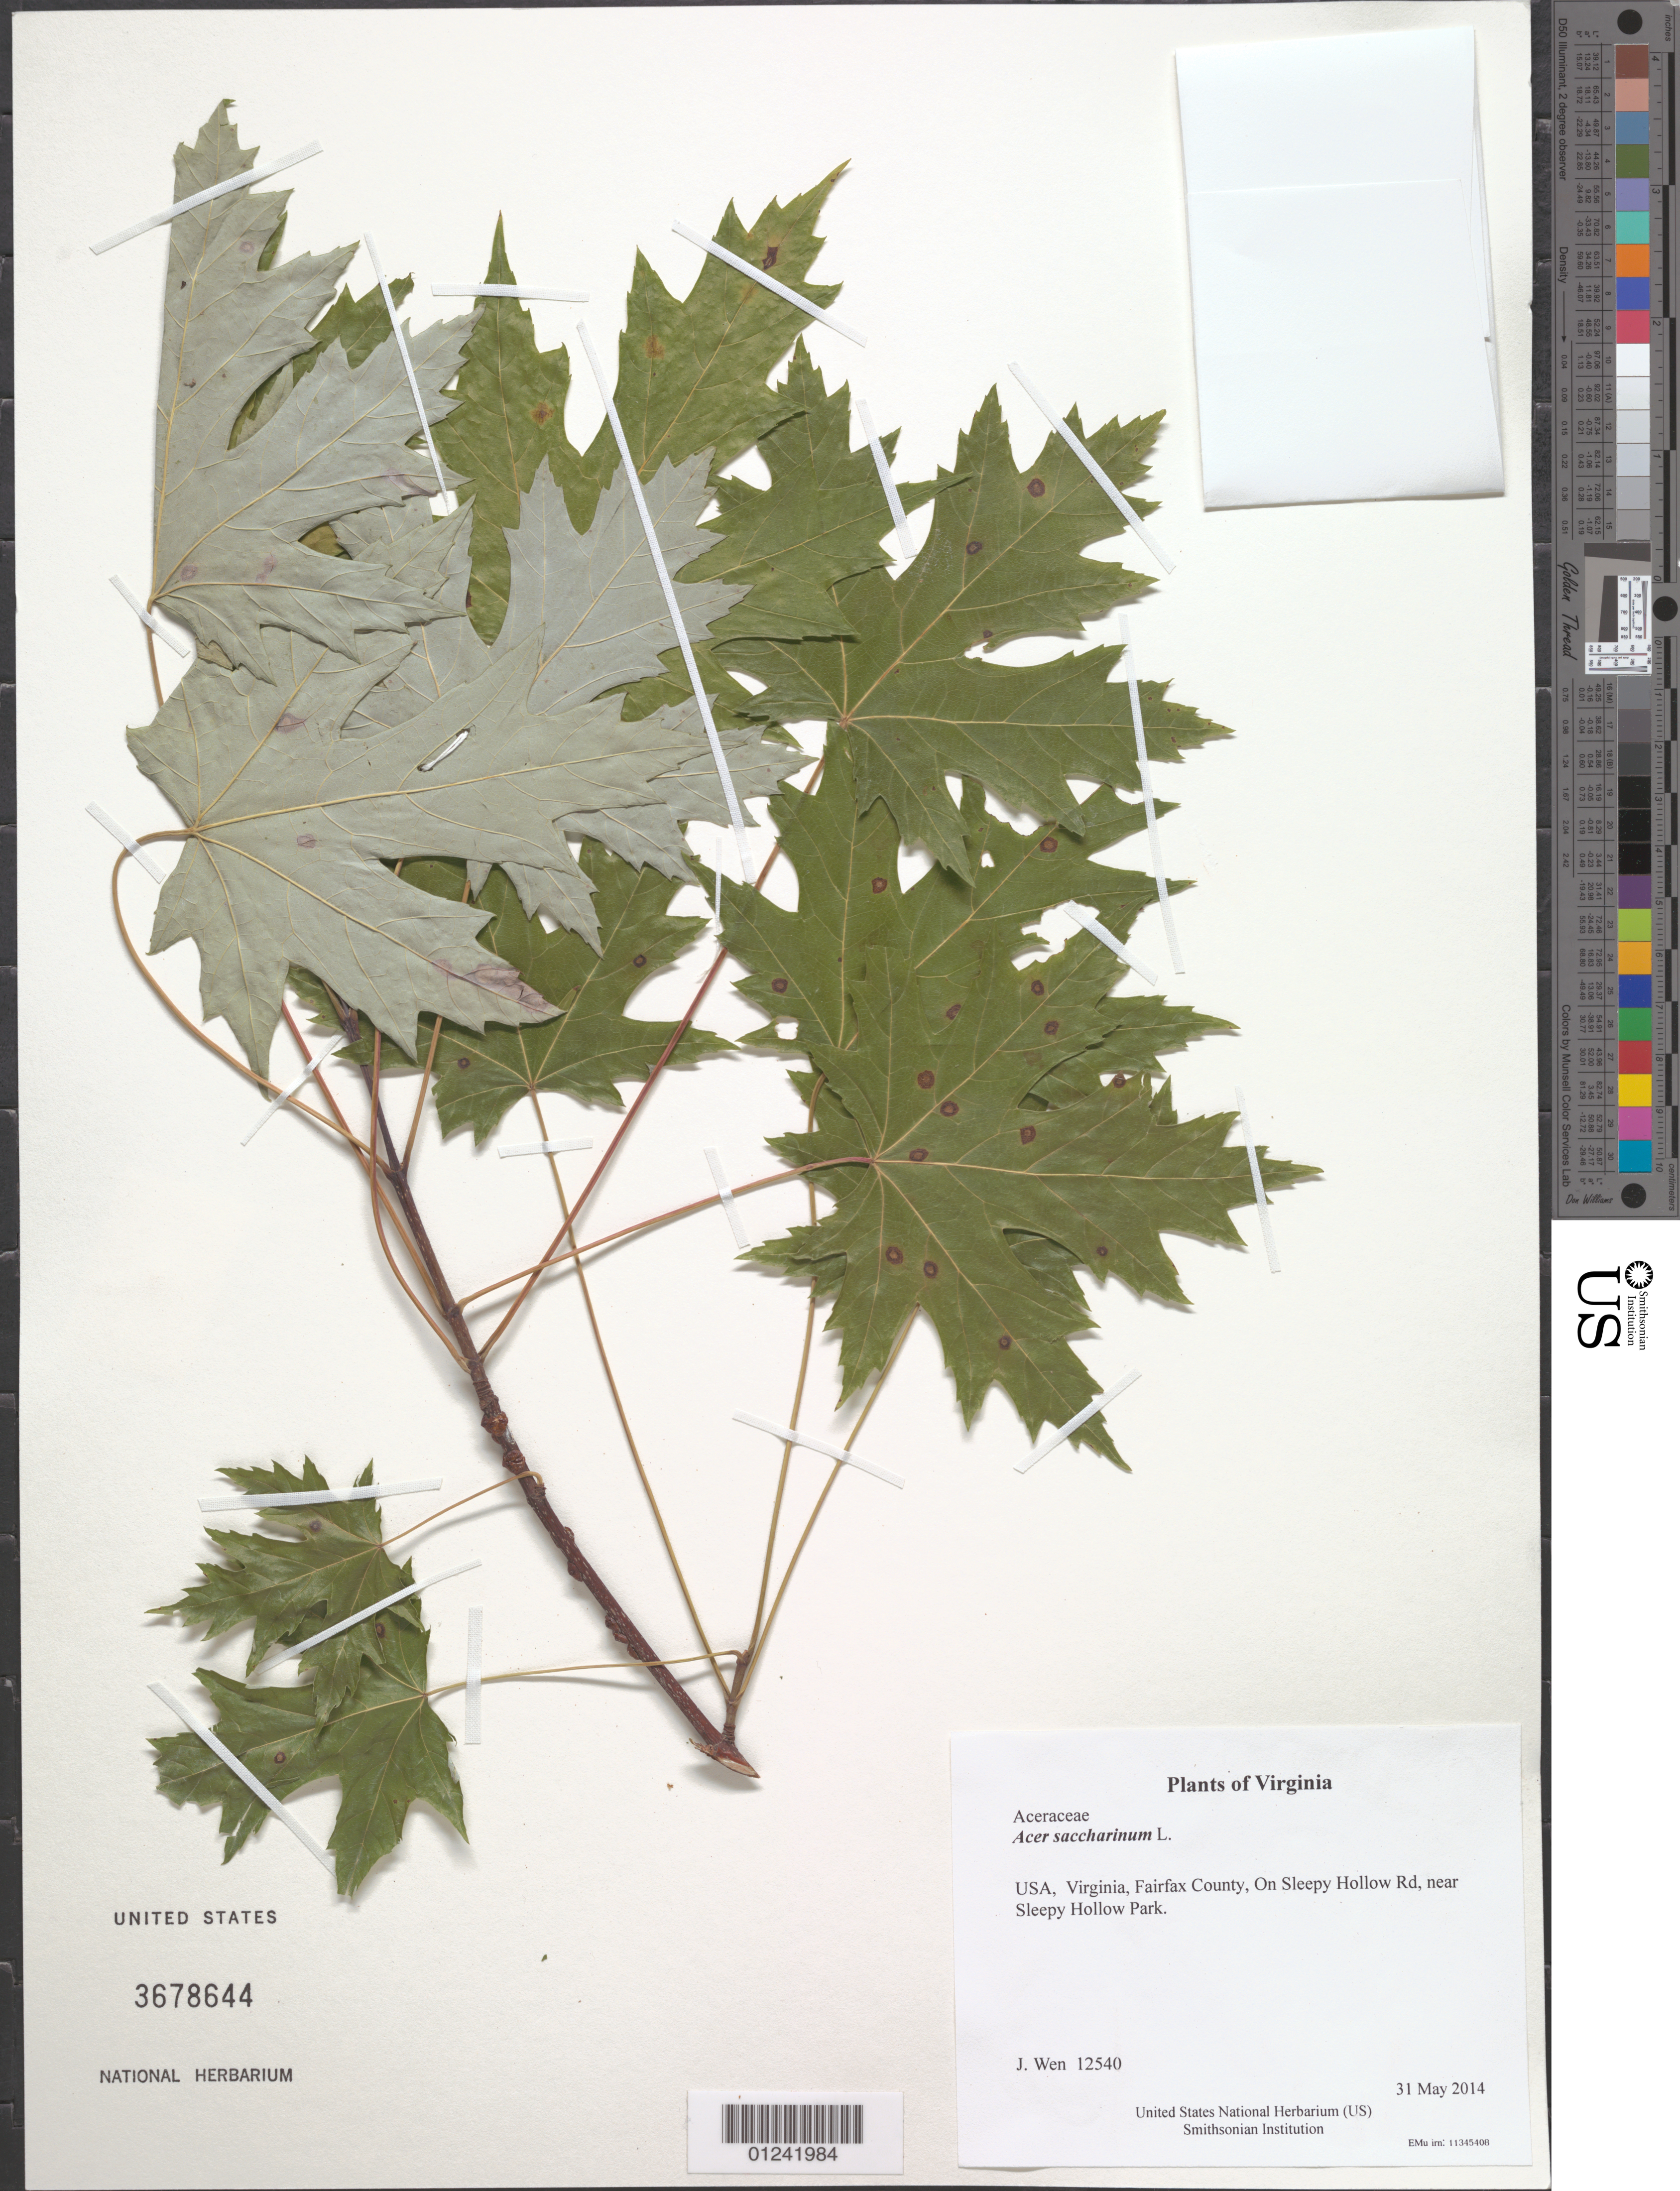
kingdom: Plantae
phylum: Tracheophyta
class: Magnoliopsida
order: Sapindales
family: Sapindaceae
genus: Acer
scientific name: Acer saccharinum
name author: L.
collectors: J. Wen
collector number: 12540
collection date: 2014-05-31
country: United States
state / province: Virginia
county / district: Fairfax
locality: On Sleepy Hollow Rd, near Sleepy Hollow Park.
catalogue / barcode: US 3678644